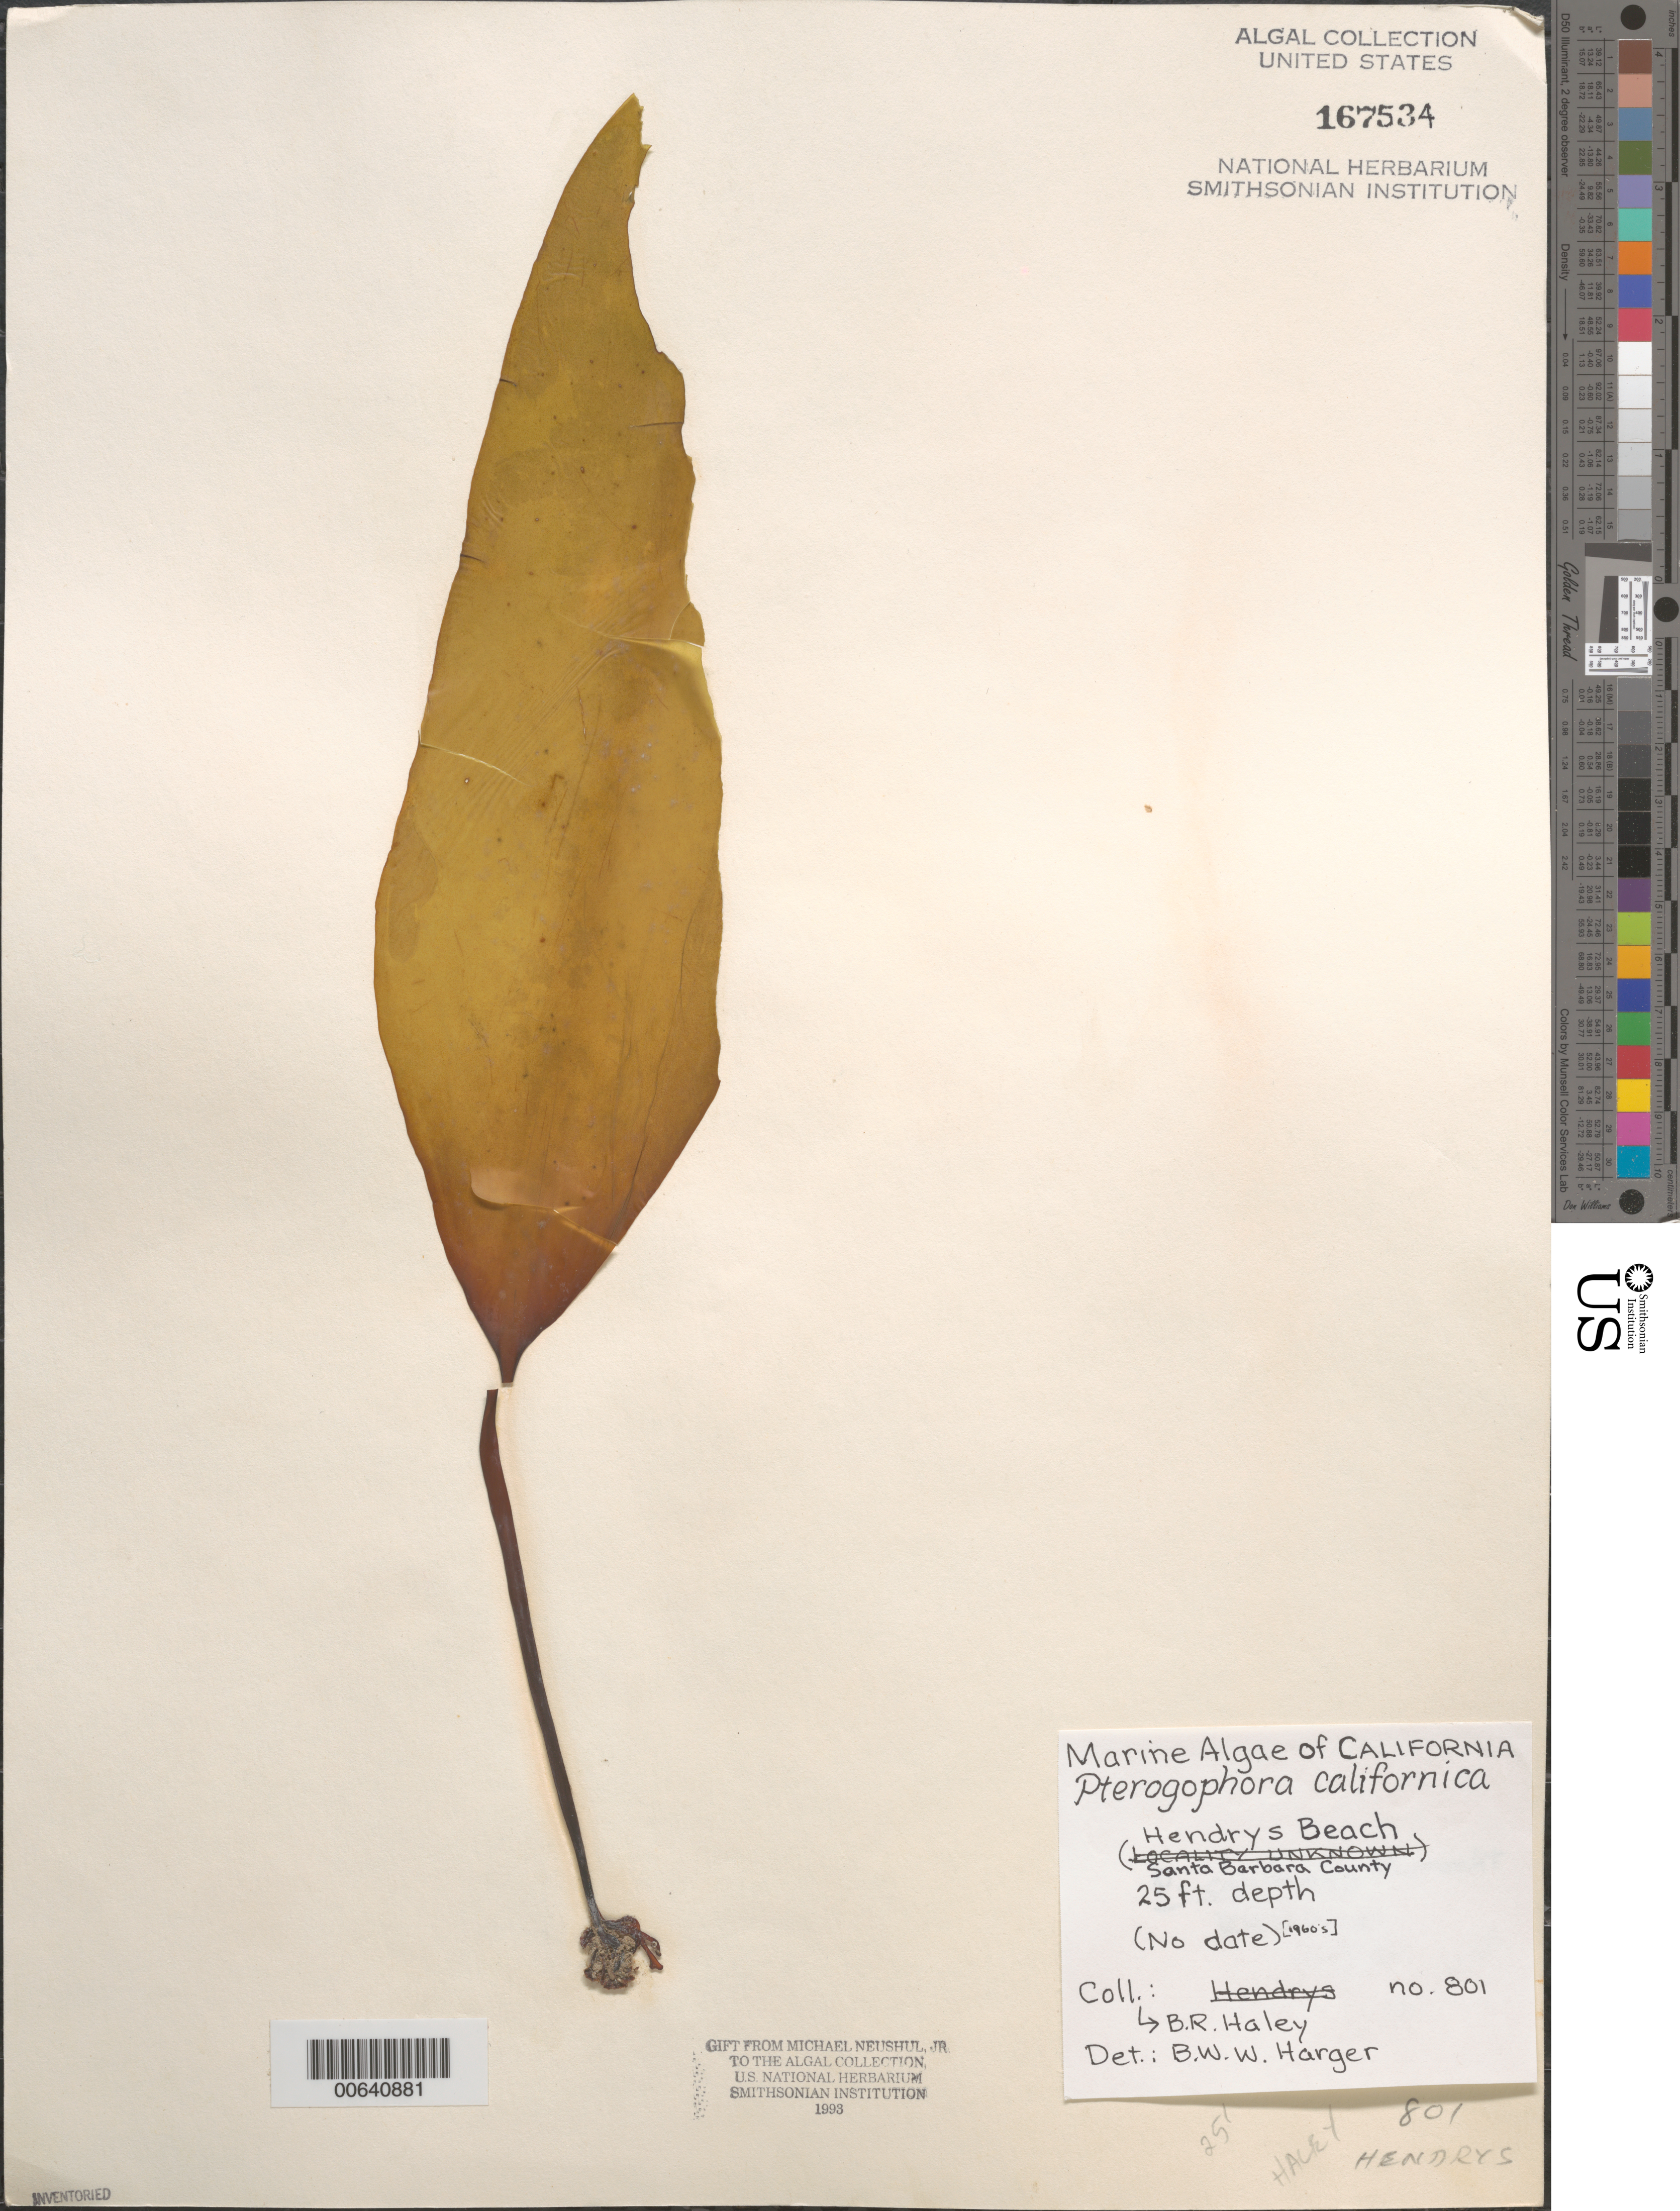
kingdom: Chromista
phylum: Ochrophyta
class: Phaeophyceae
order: Laminariales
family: Alariaceae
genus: Pterygophora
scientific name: Pterygophora californica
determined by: Harger, B. W. W.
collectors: B. Haley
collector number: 801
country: United States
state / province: California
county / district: Santa Barbara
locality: Hendry's Beach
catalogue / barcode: US 167534